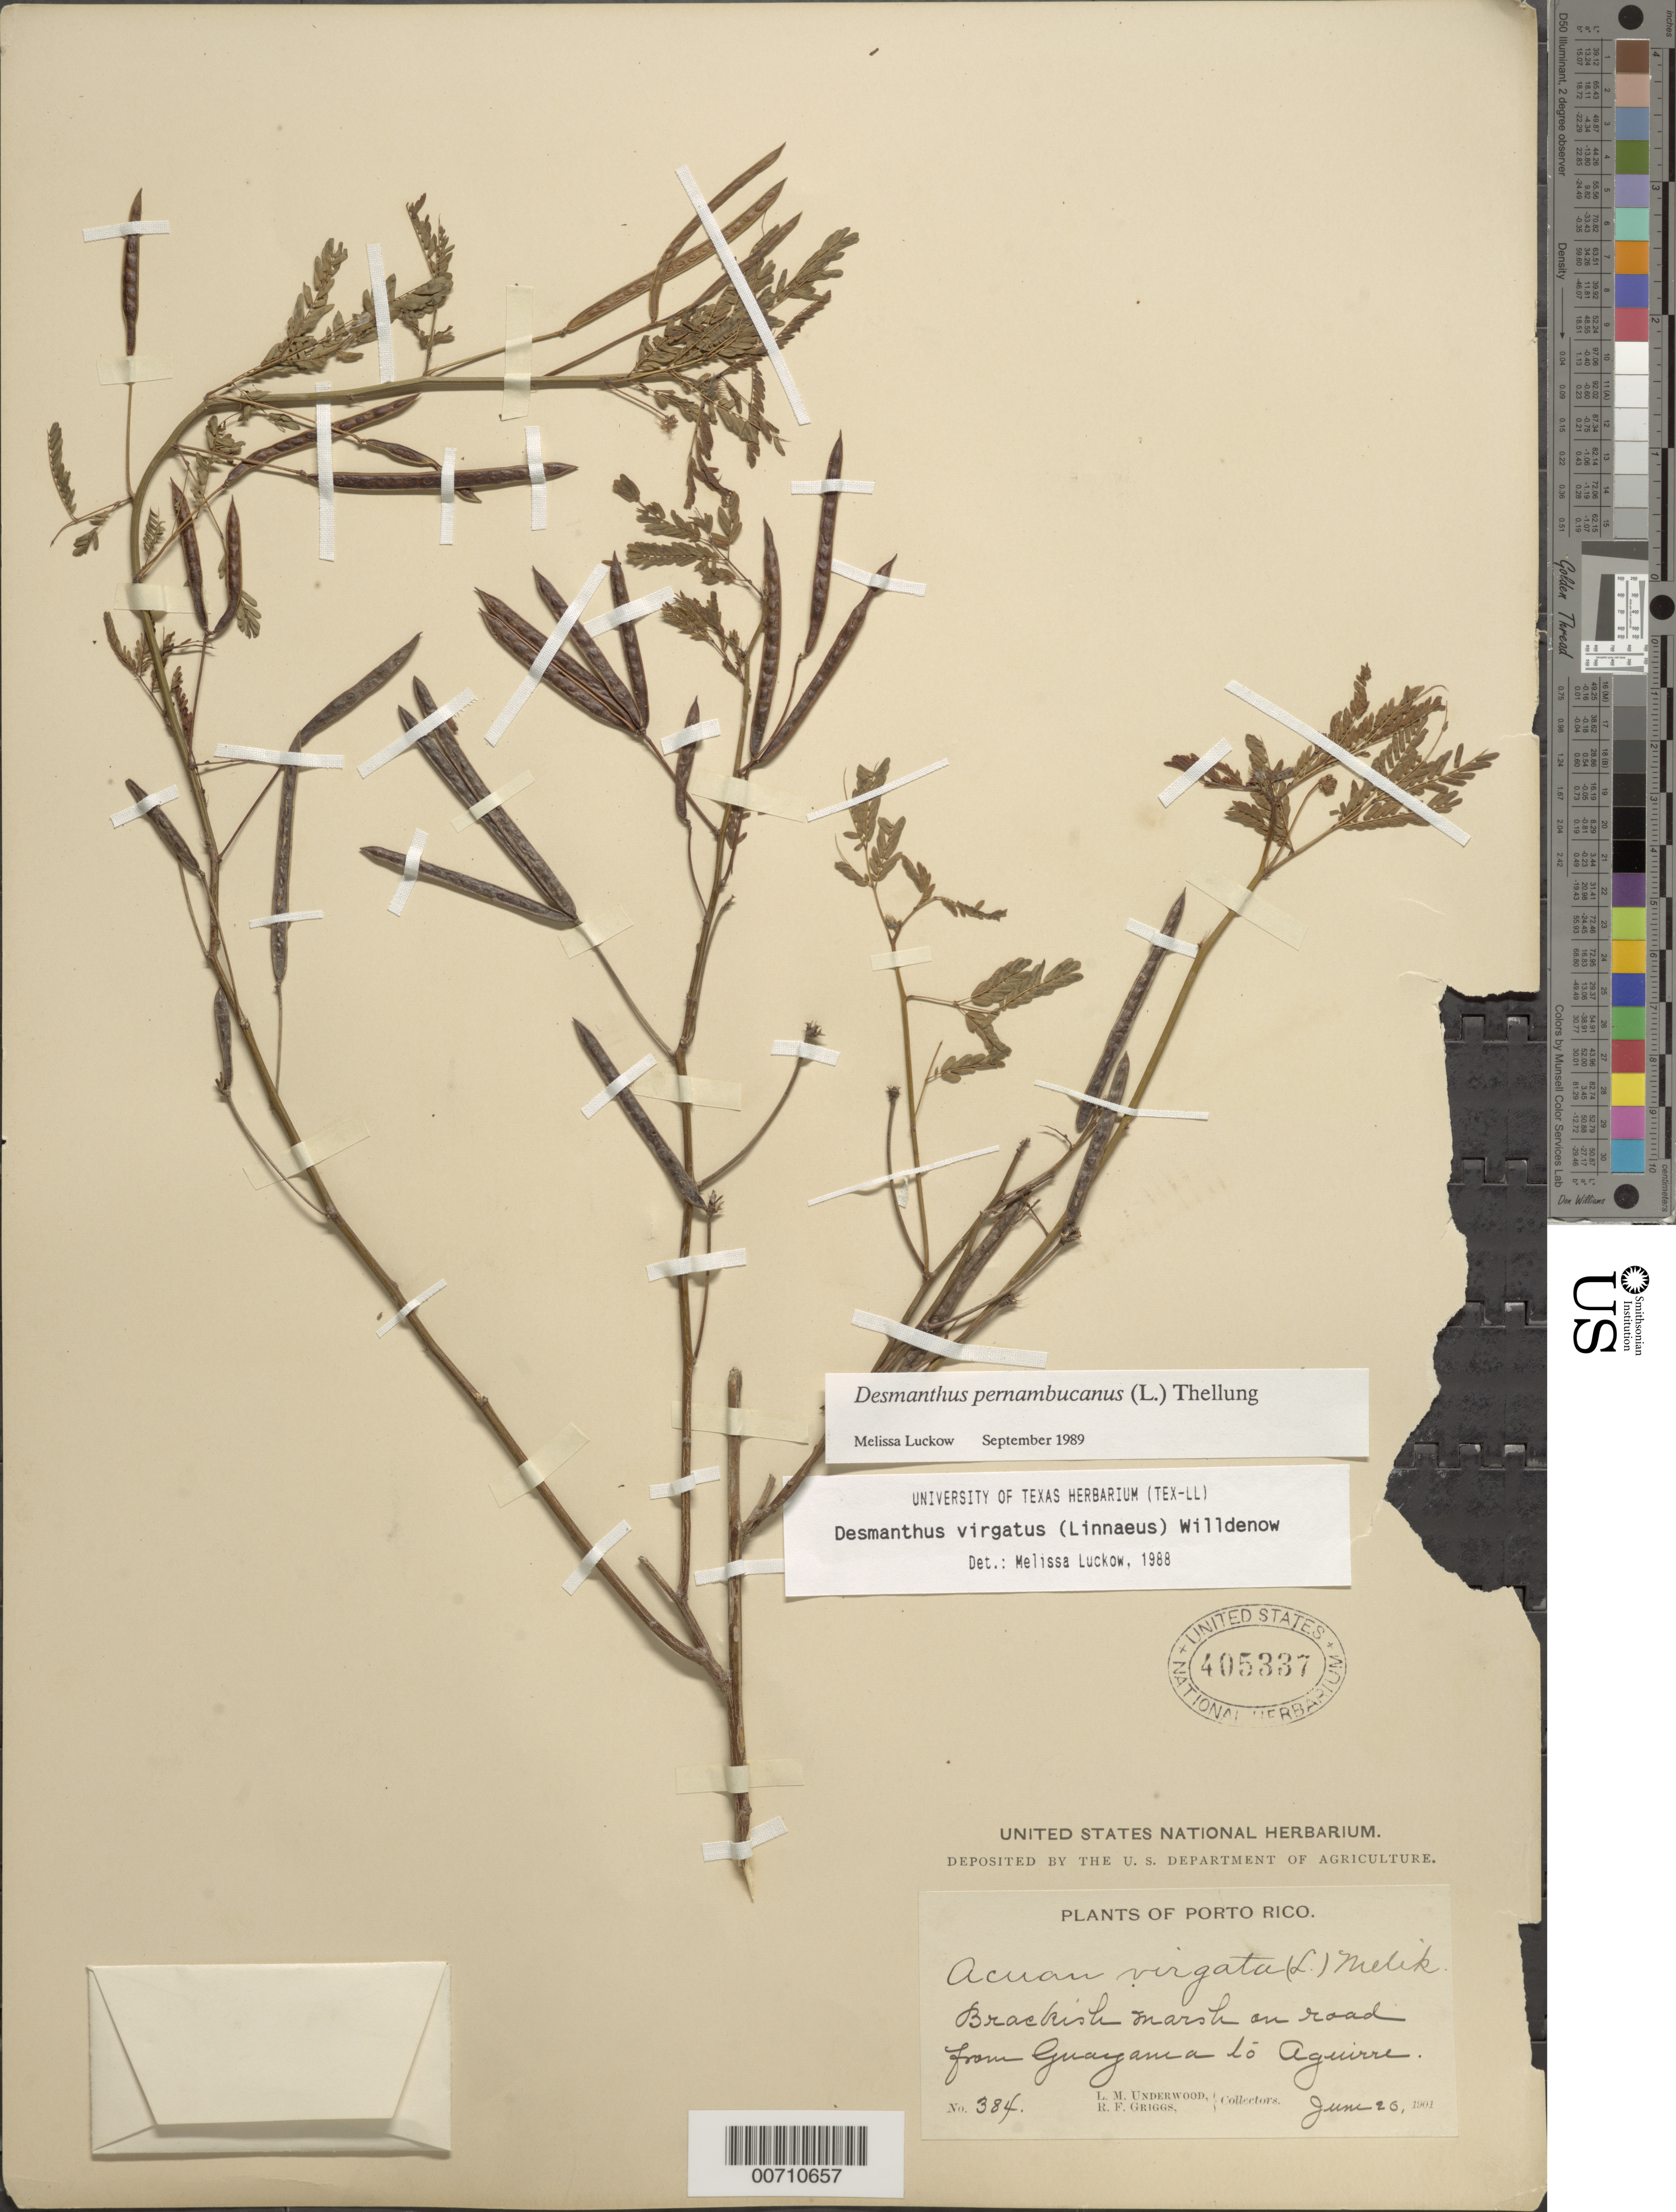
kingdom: Plantae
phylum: Tracheophyta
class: Magnoliopsida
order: Fabales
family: Fabaceae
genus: Desmanthus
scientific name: Desmanthus pernambucanus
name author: (L.) Thell.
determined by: Luckow, M. A.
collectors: L. M. Underwood & R. F. Griggs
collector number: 384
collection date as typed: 26 Jun 1901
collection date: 1901-06-26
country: Puerto Rico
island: Greater Antilles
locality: Guayama to Aguirre, Rd. from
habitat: Brackish marsh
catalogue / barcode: US 405337